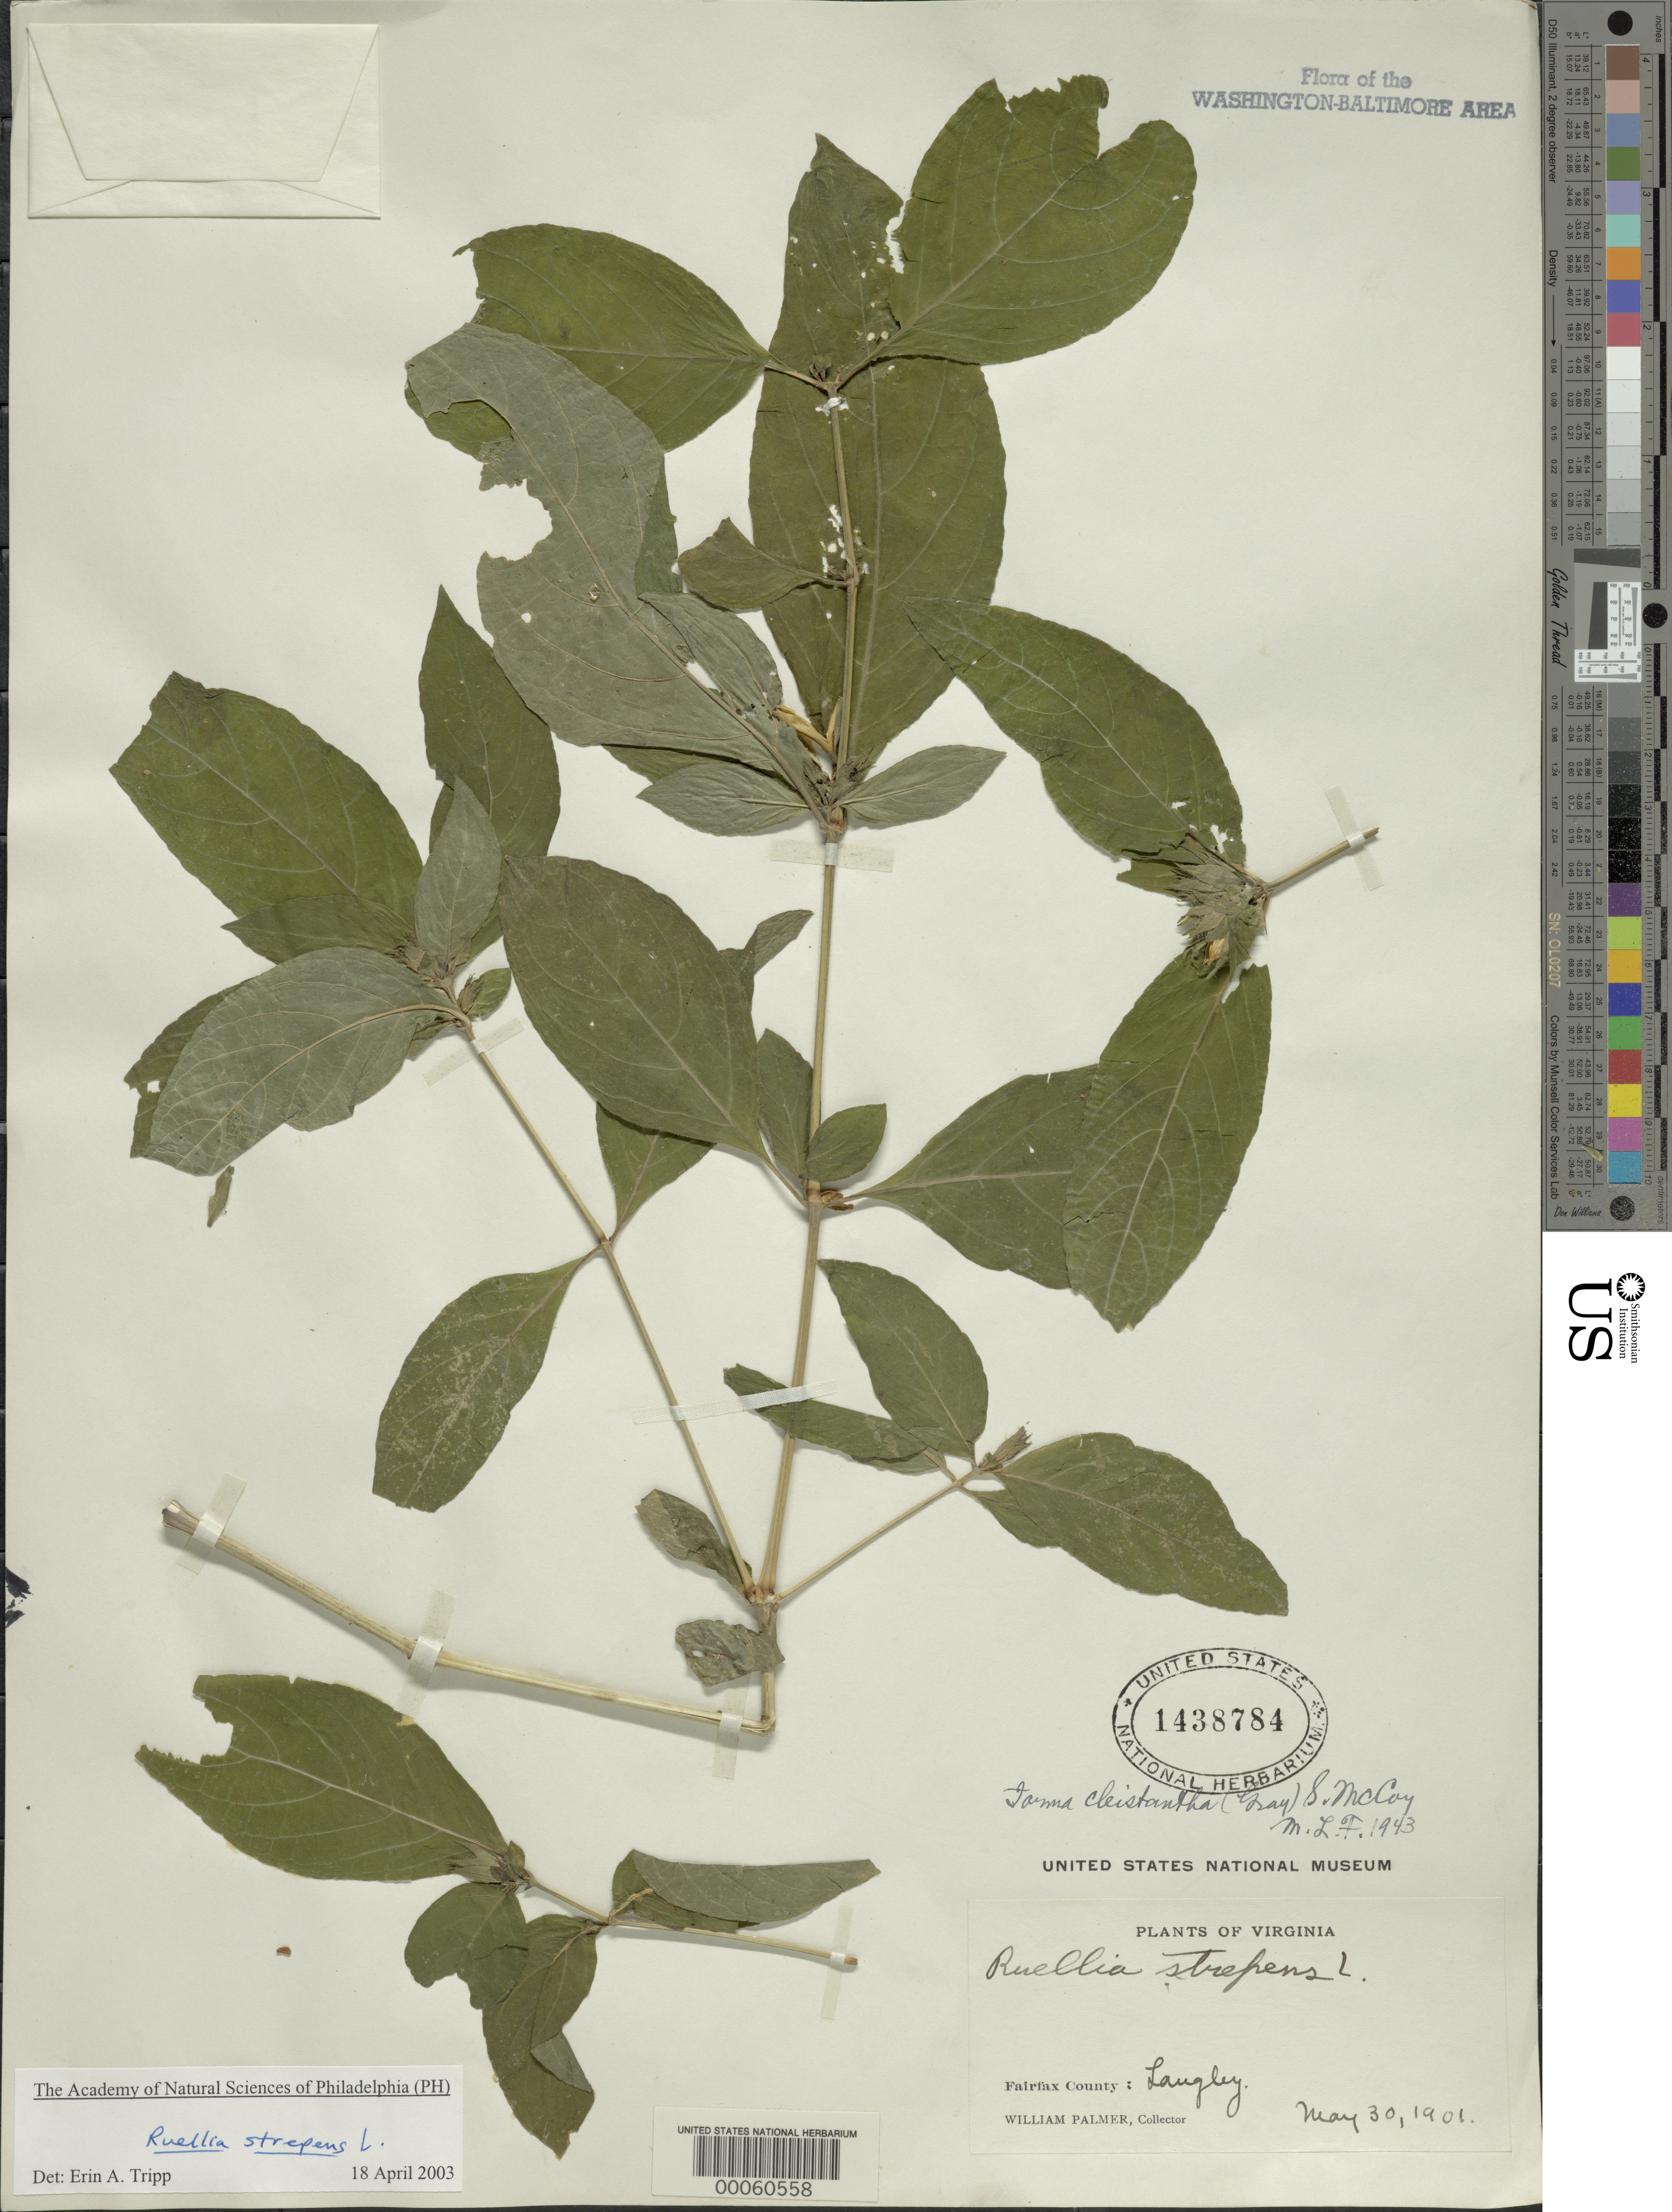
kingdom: Plantae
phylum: Tracheophyta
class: Magnoliopsida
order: Lamiales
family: Acanthaceae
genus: Ruellia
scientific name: Ruellia strepens f. cleistantha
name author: (A. Gray) S. McCoy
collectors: W. Palmer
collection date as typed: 30 May 1901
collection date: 1901-05-30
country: United States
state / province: Virginia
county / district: Fairfax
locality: Langley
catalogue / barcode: US 1438784